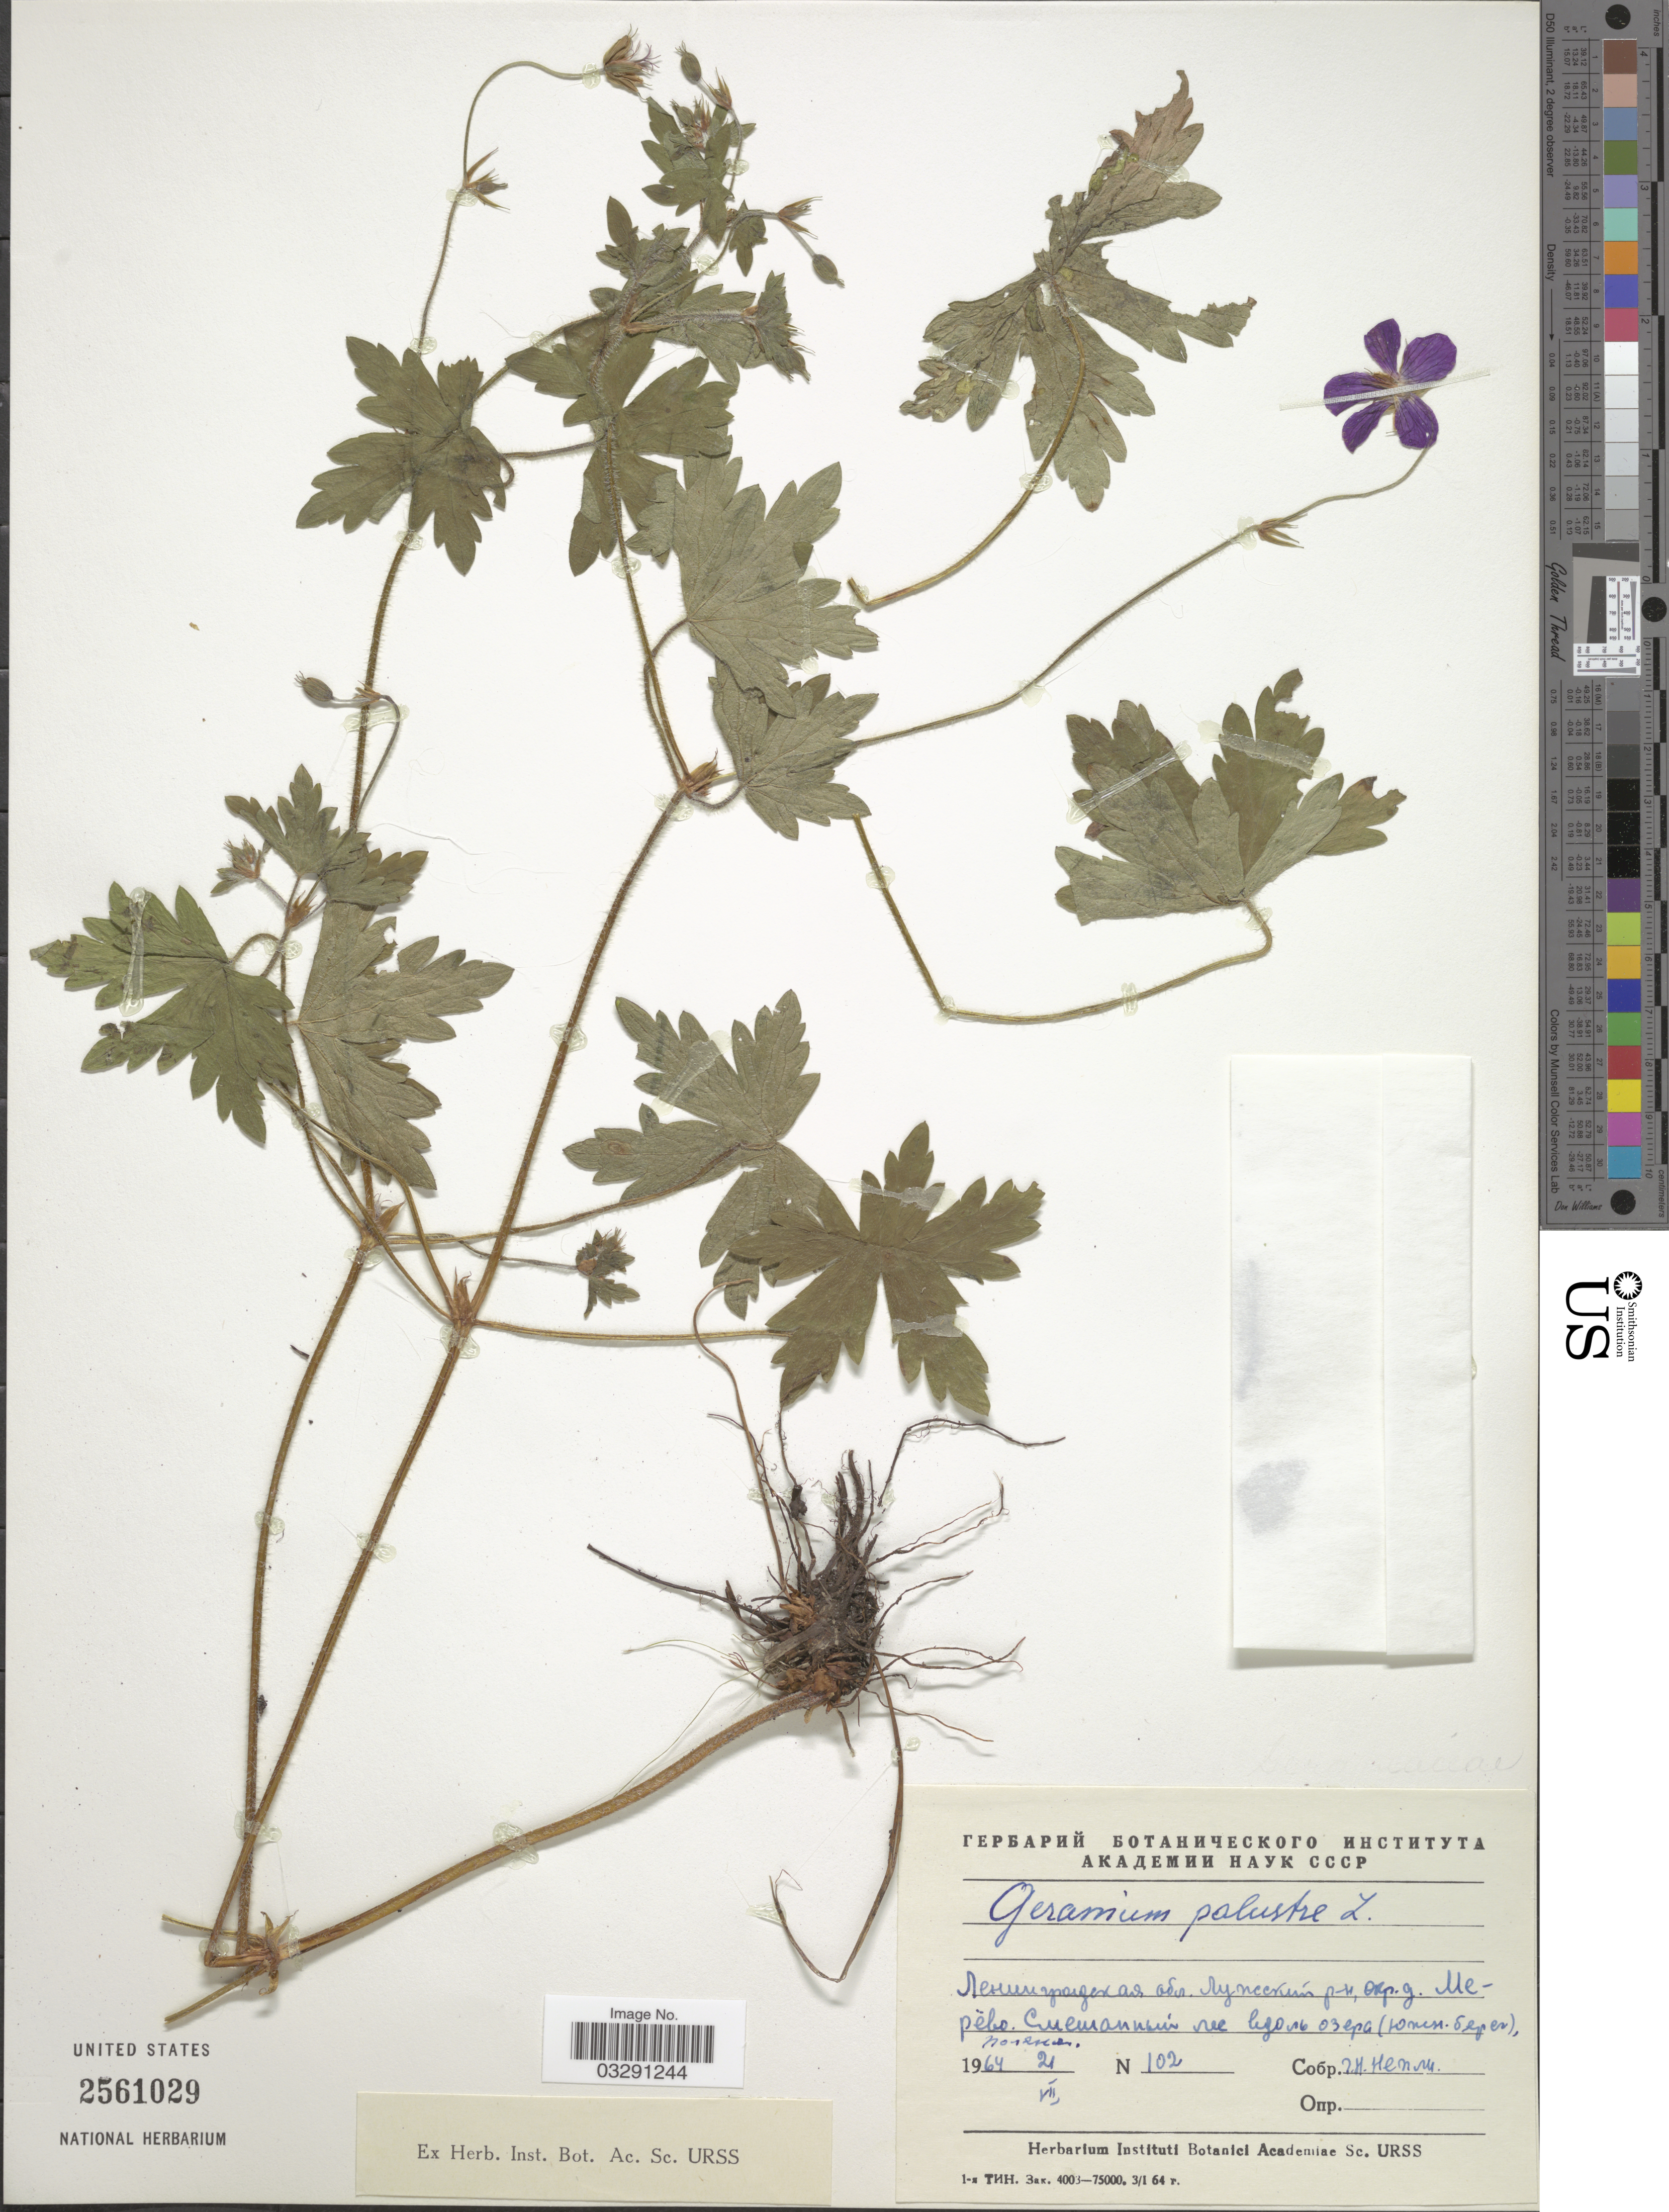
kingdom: Plantae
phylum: Tracheophyta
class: Magnoliopsida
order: Geraniales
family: Geraniaceae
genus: Geranium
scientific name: Geranium palustre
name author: L.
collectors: G. Nepli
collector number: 102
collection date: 1964-07-21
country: Russian Federation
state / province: Leningrad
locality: Luzhskiy, Vicinity of village Merevo.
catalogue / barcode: US 2561029